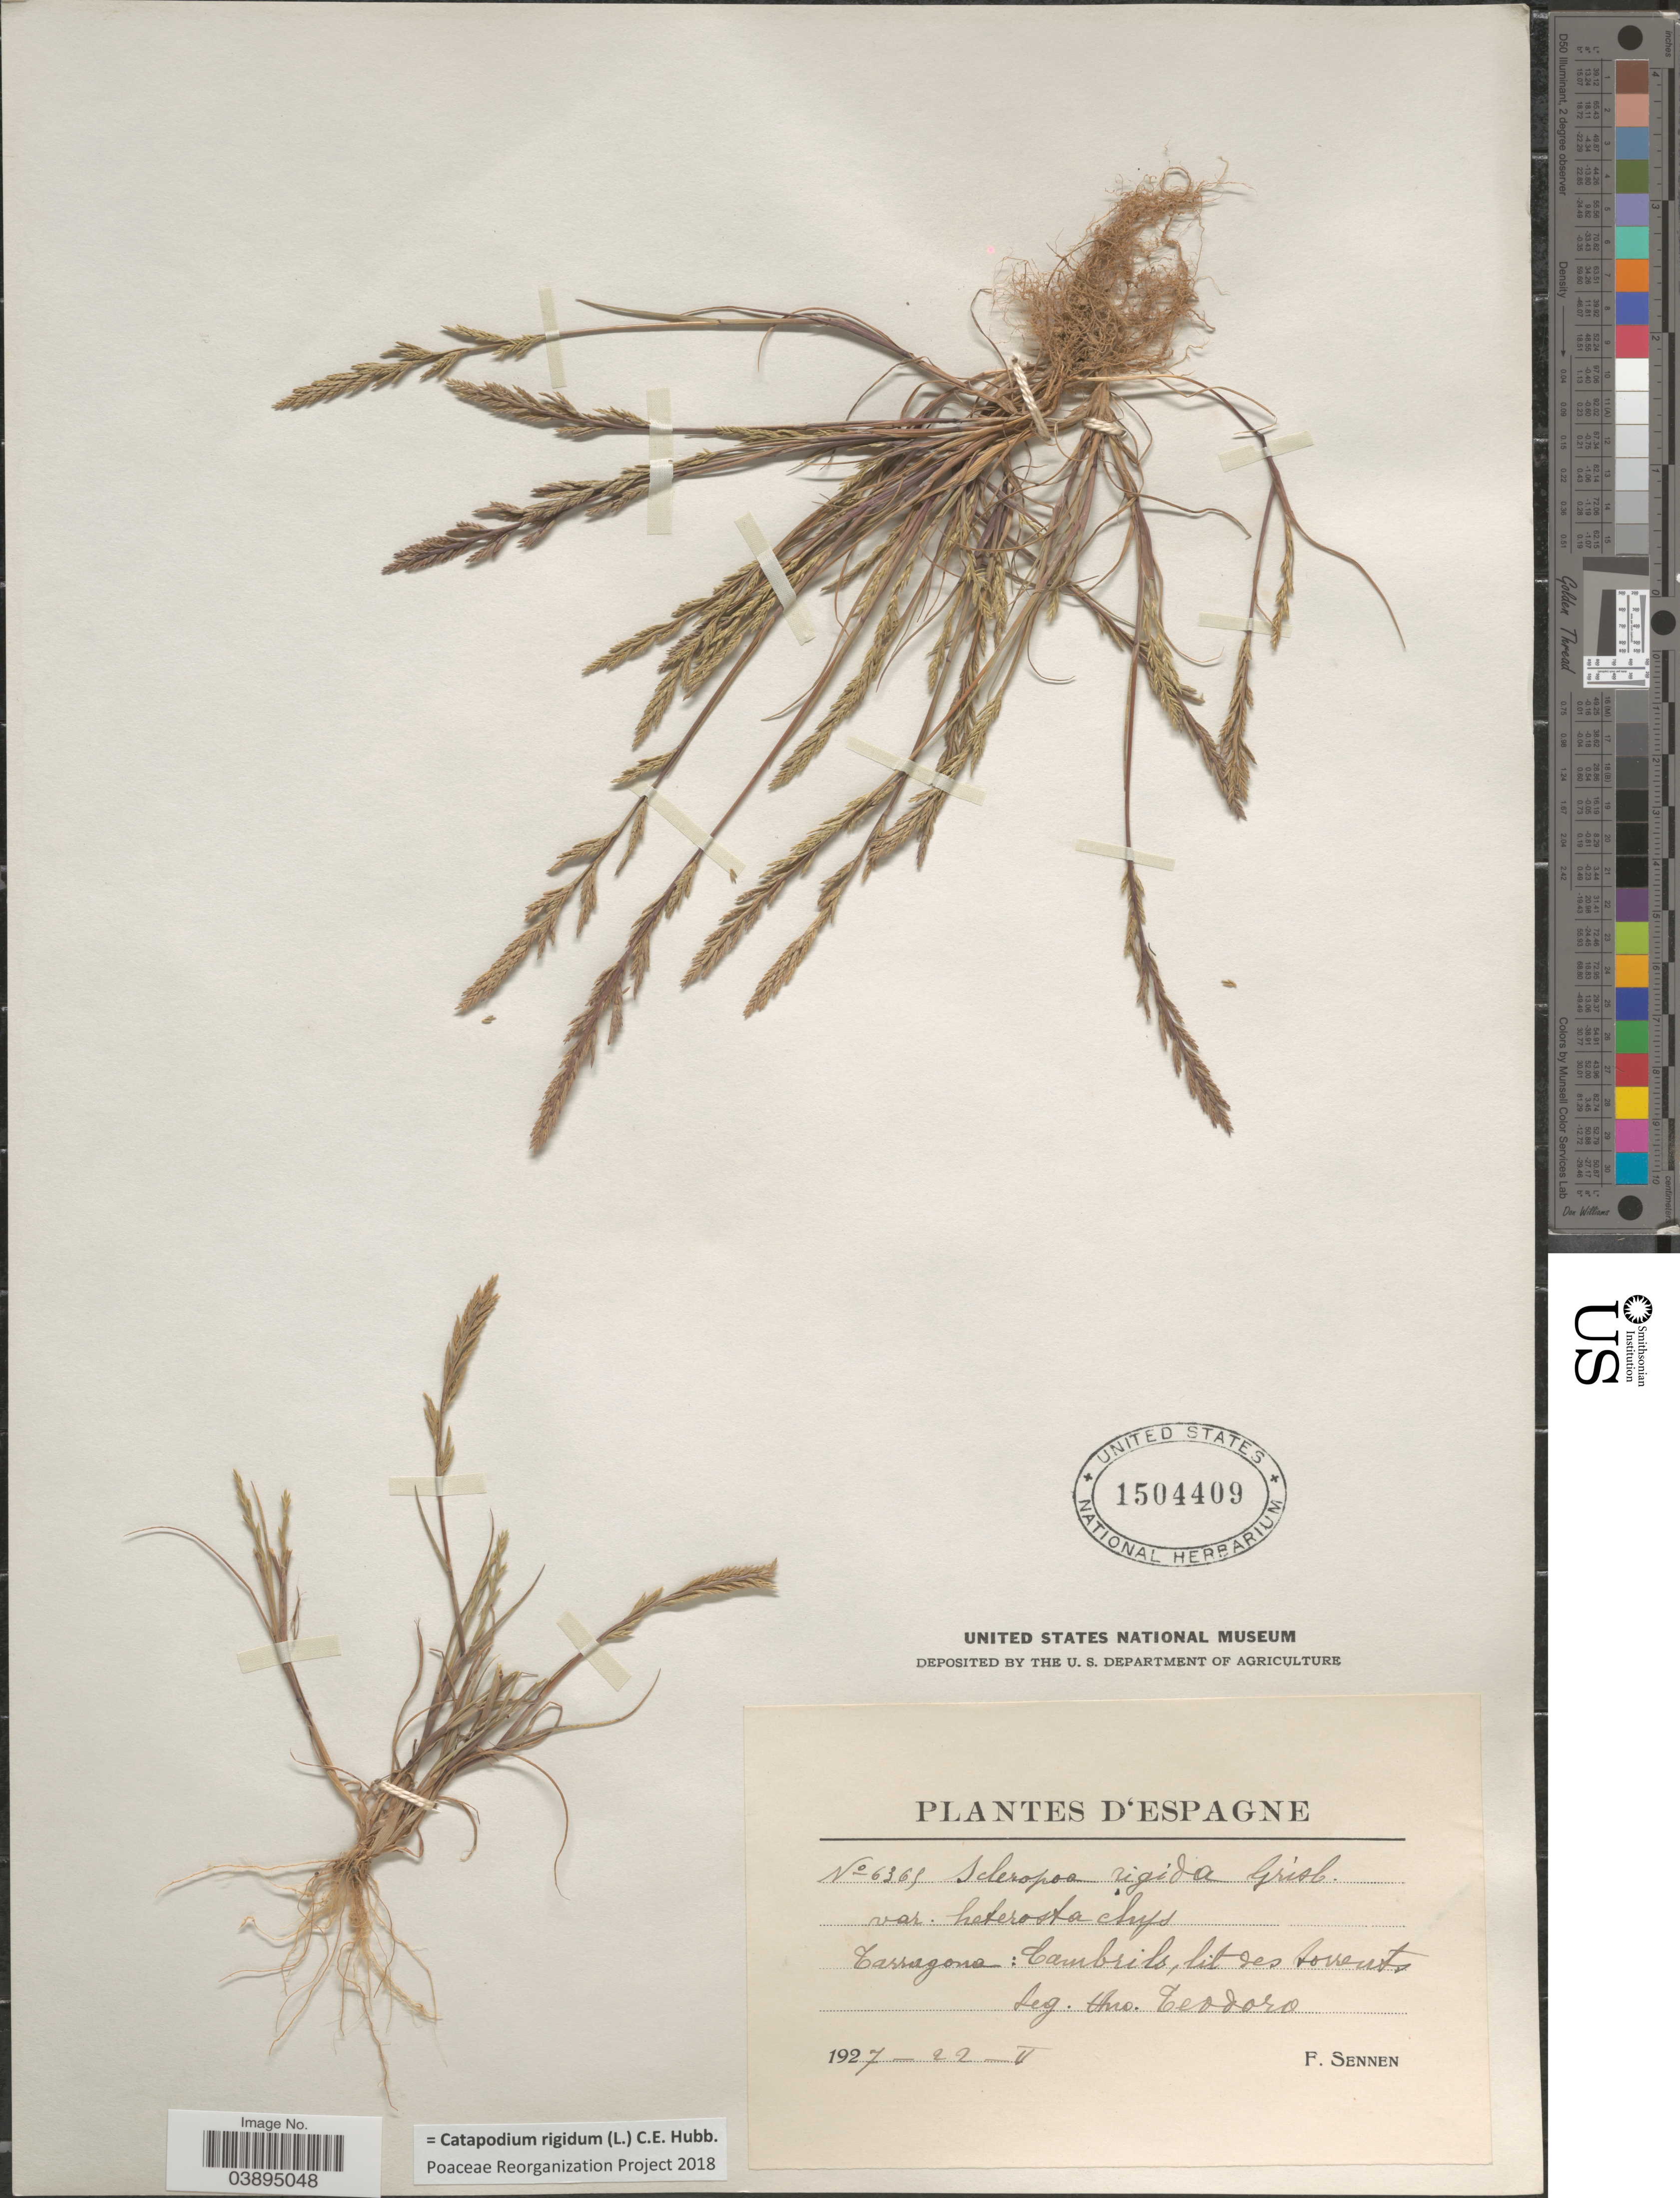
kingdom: Plantae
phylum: Tracheophyta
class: Liliopsida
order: Poales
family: Poaceae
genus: Catapodium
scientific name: Catapodium rigidum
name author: (L.) C.E. Hubb.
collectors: H. Teodoro & E. Sennen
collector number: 6365*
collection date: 1927-05-22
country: Spain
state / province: Catalunya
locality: D'Espagne. Tarragona: Cambrils, lit des torrents.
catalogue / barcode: US 1504409